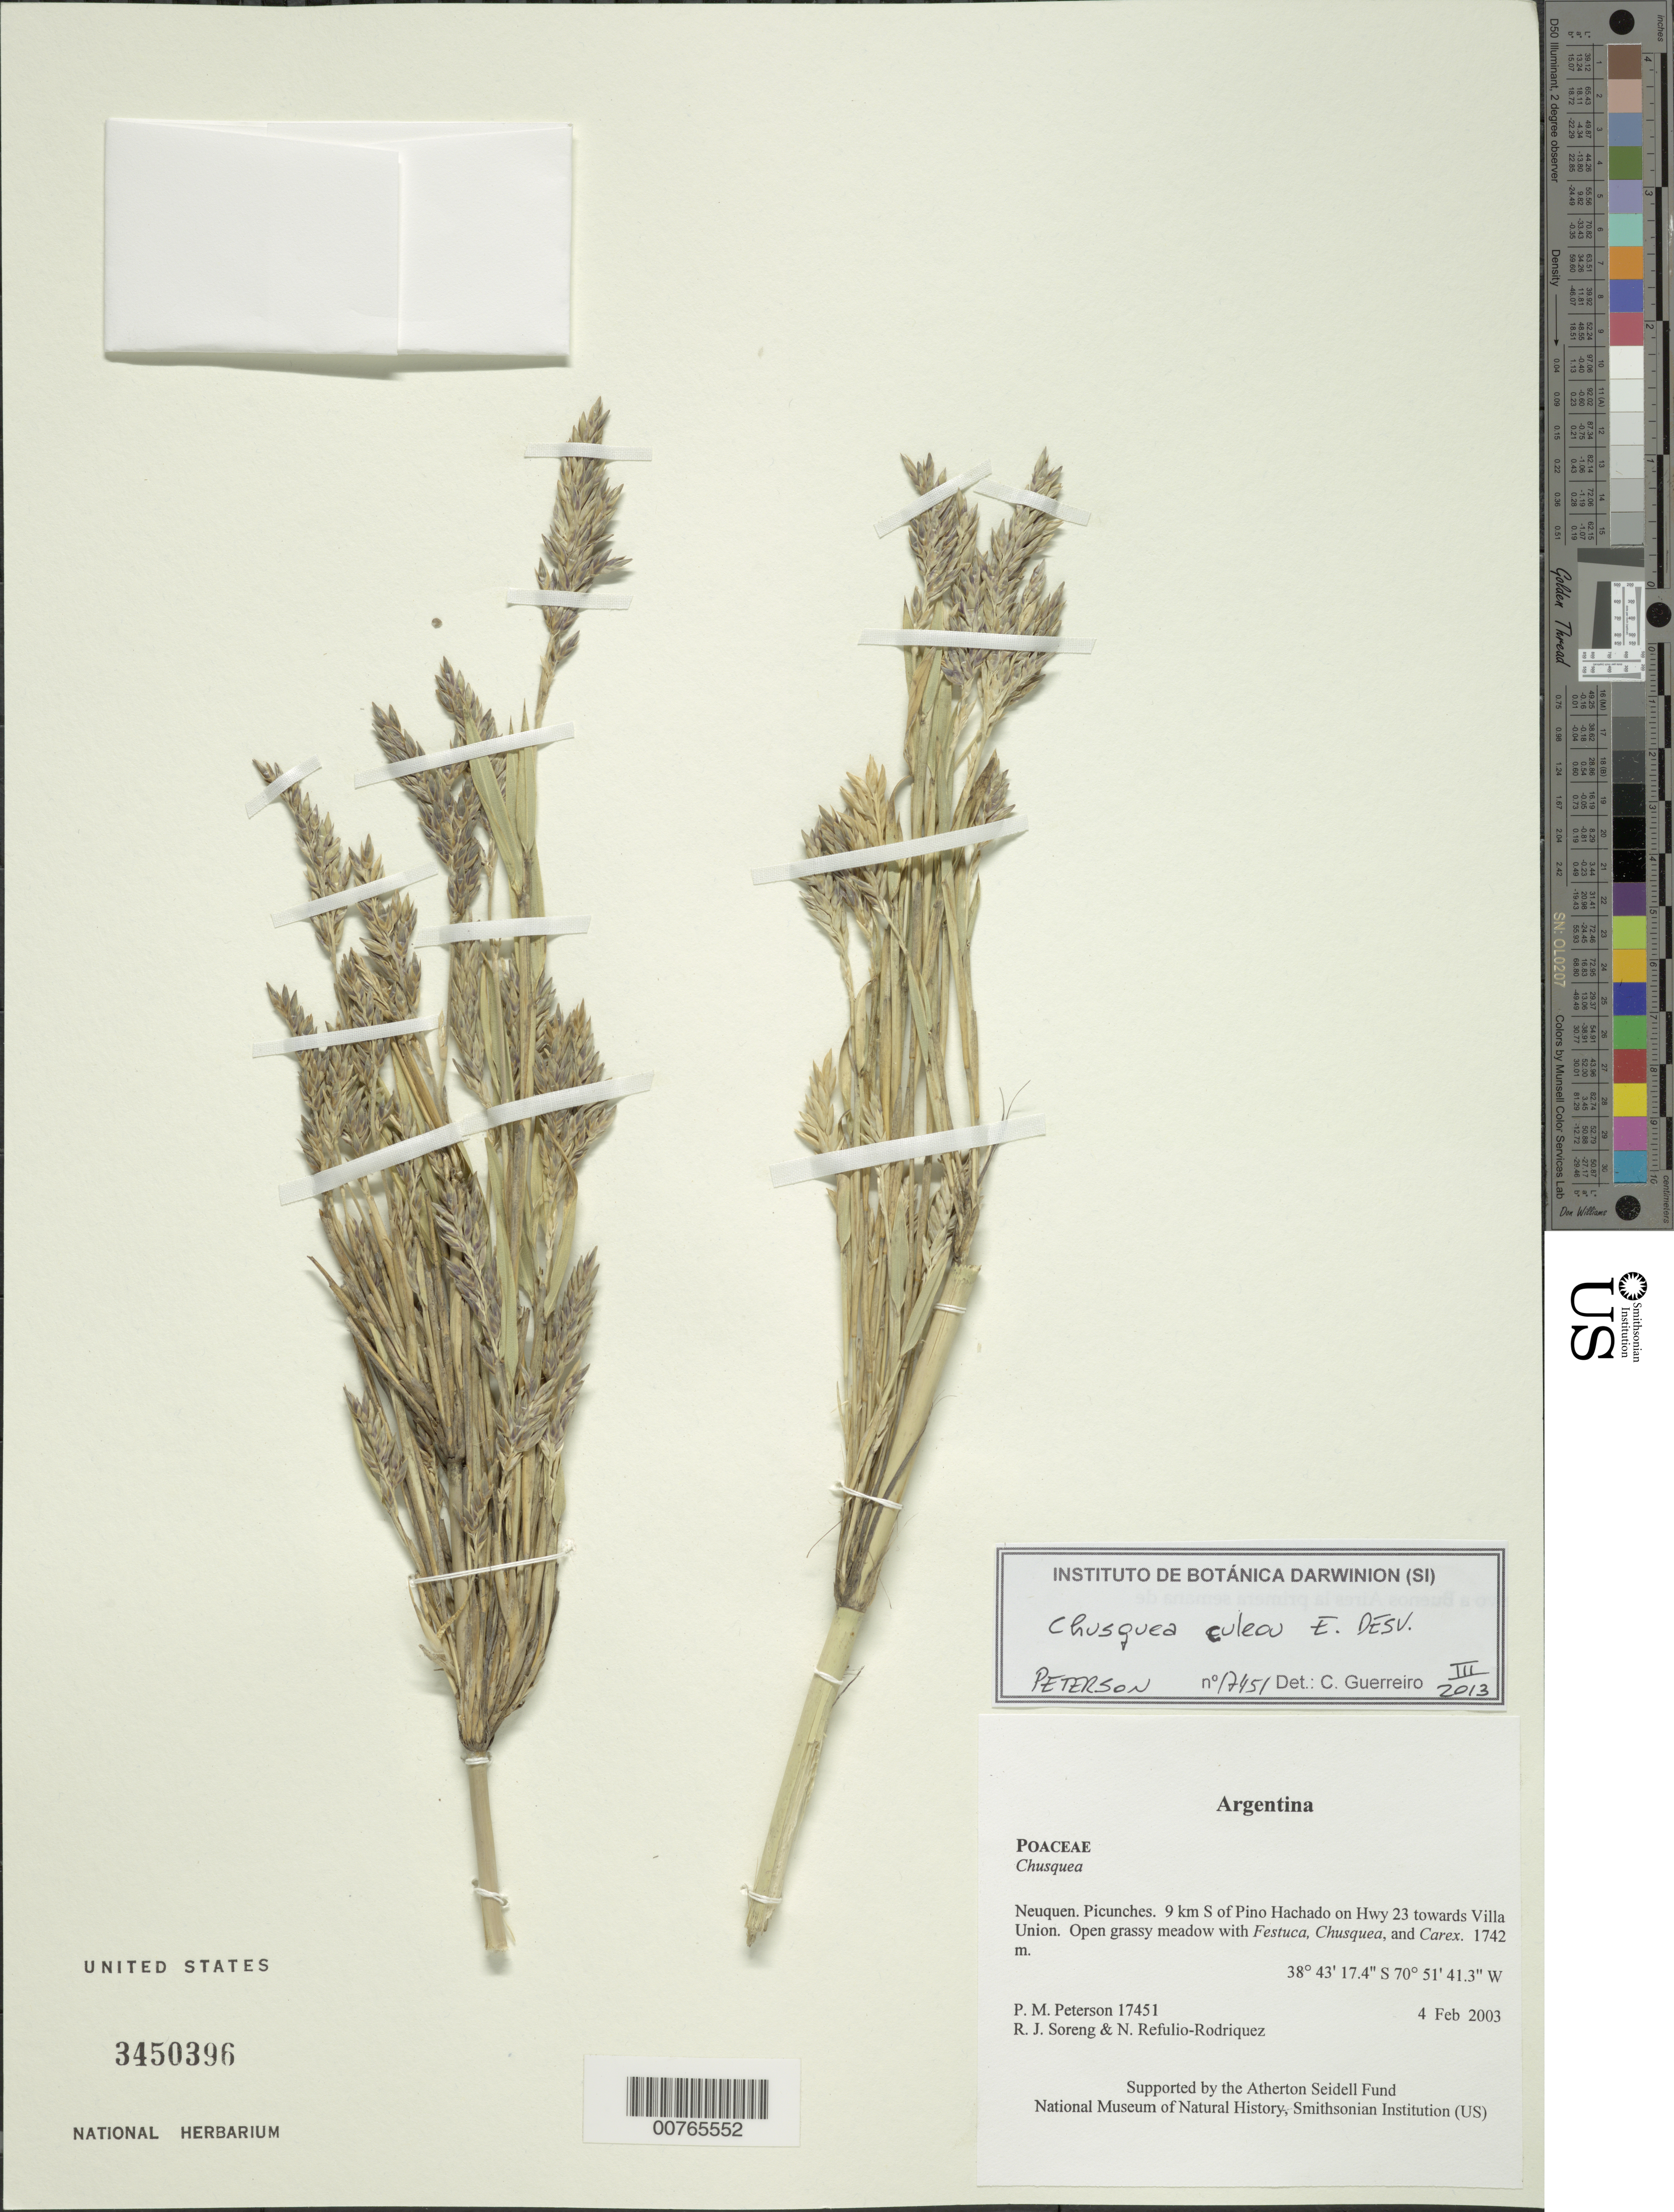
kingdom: Plantae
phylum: Tracheophyta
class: Liliopsida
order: Poales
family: Poaceae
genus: Chusquea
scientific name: Chusquea andina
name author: Phil.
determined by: Guerreiro, C.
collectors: P. M. Peterson, R. J. Soreng & N. Refulio-Rodríguez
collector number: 17451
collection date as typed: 04 Feb 2003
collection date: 2003-02-04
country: Argentina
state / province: Neuquen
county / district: Picunches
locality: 9 km S of Pino Hachado on Hwy 23 towards Villa Union.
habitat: Open grassy meadow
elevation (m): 1742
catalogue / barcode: US 3450396